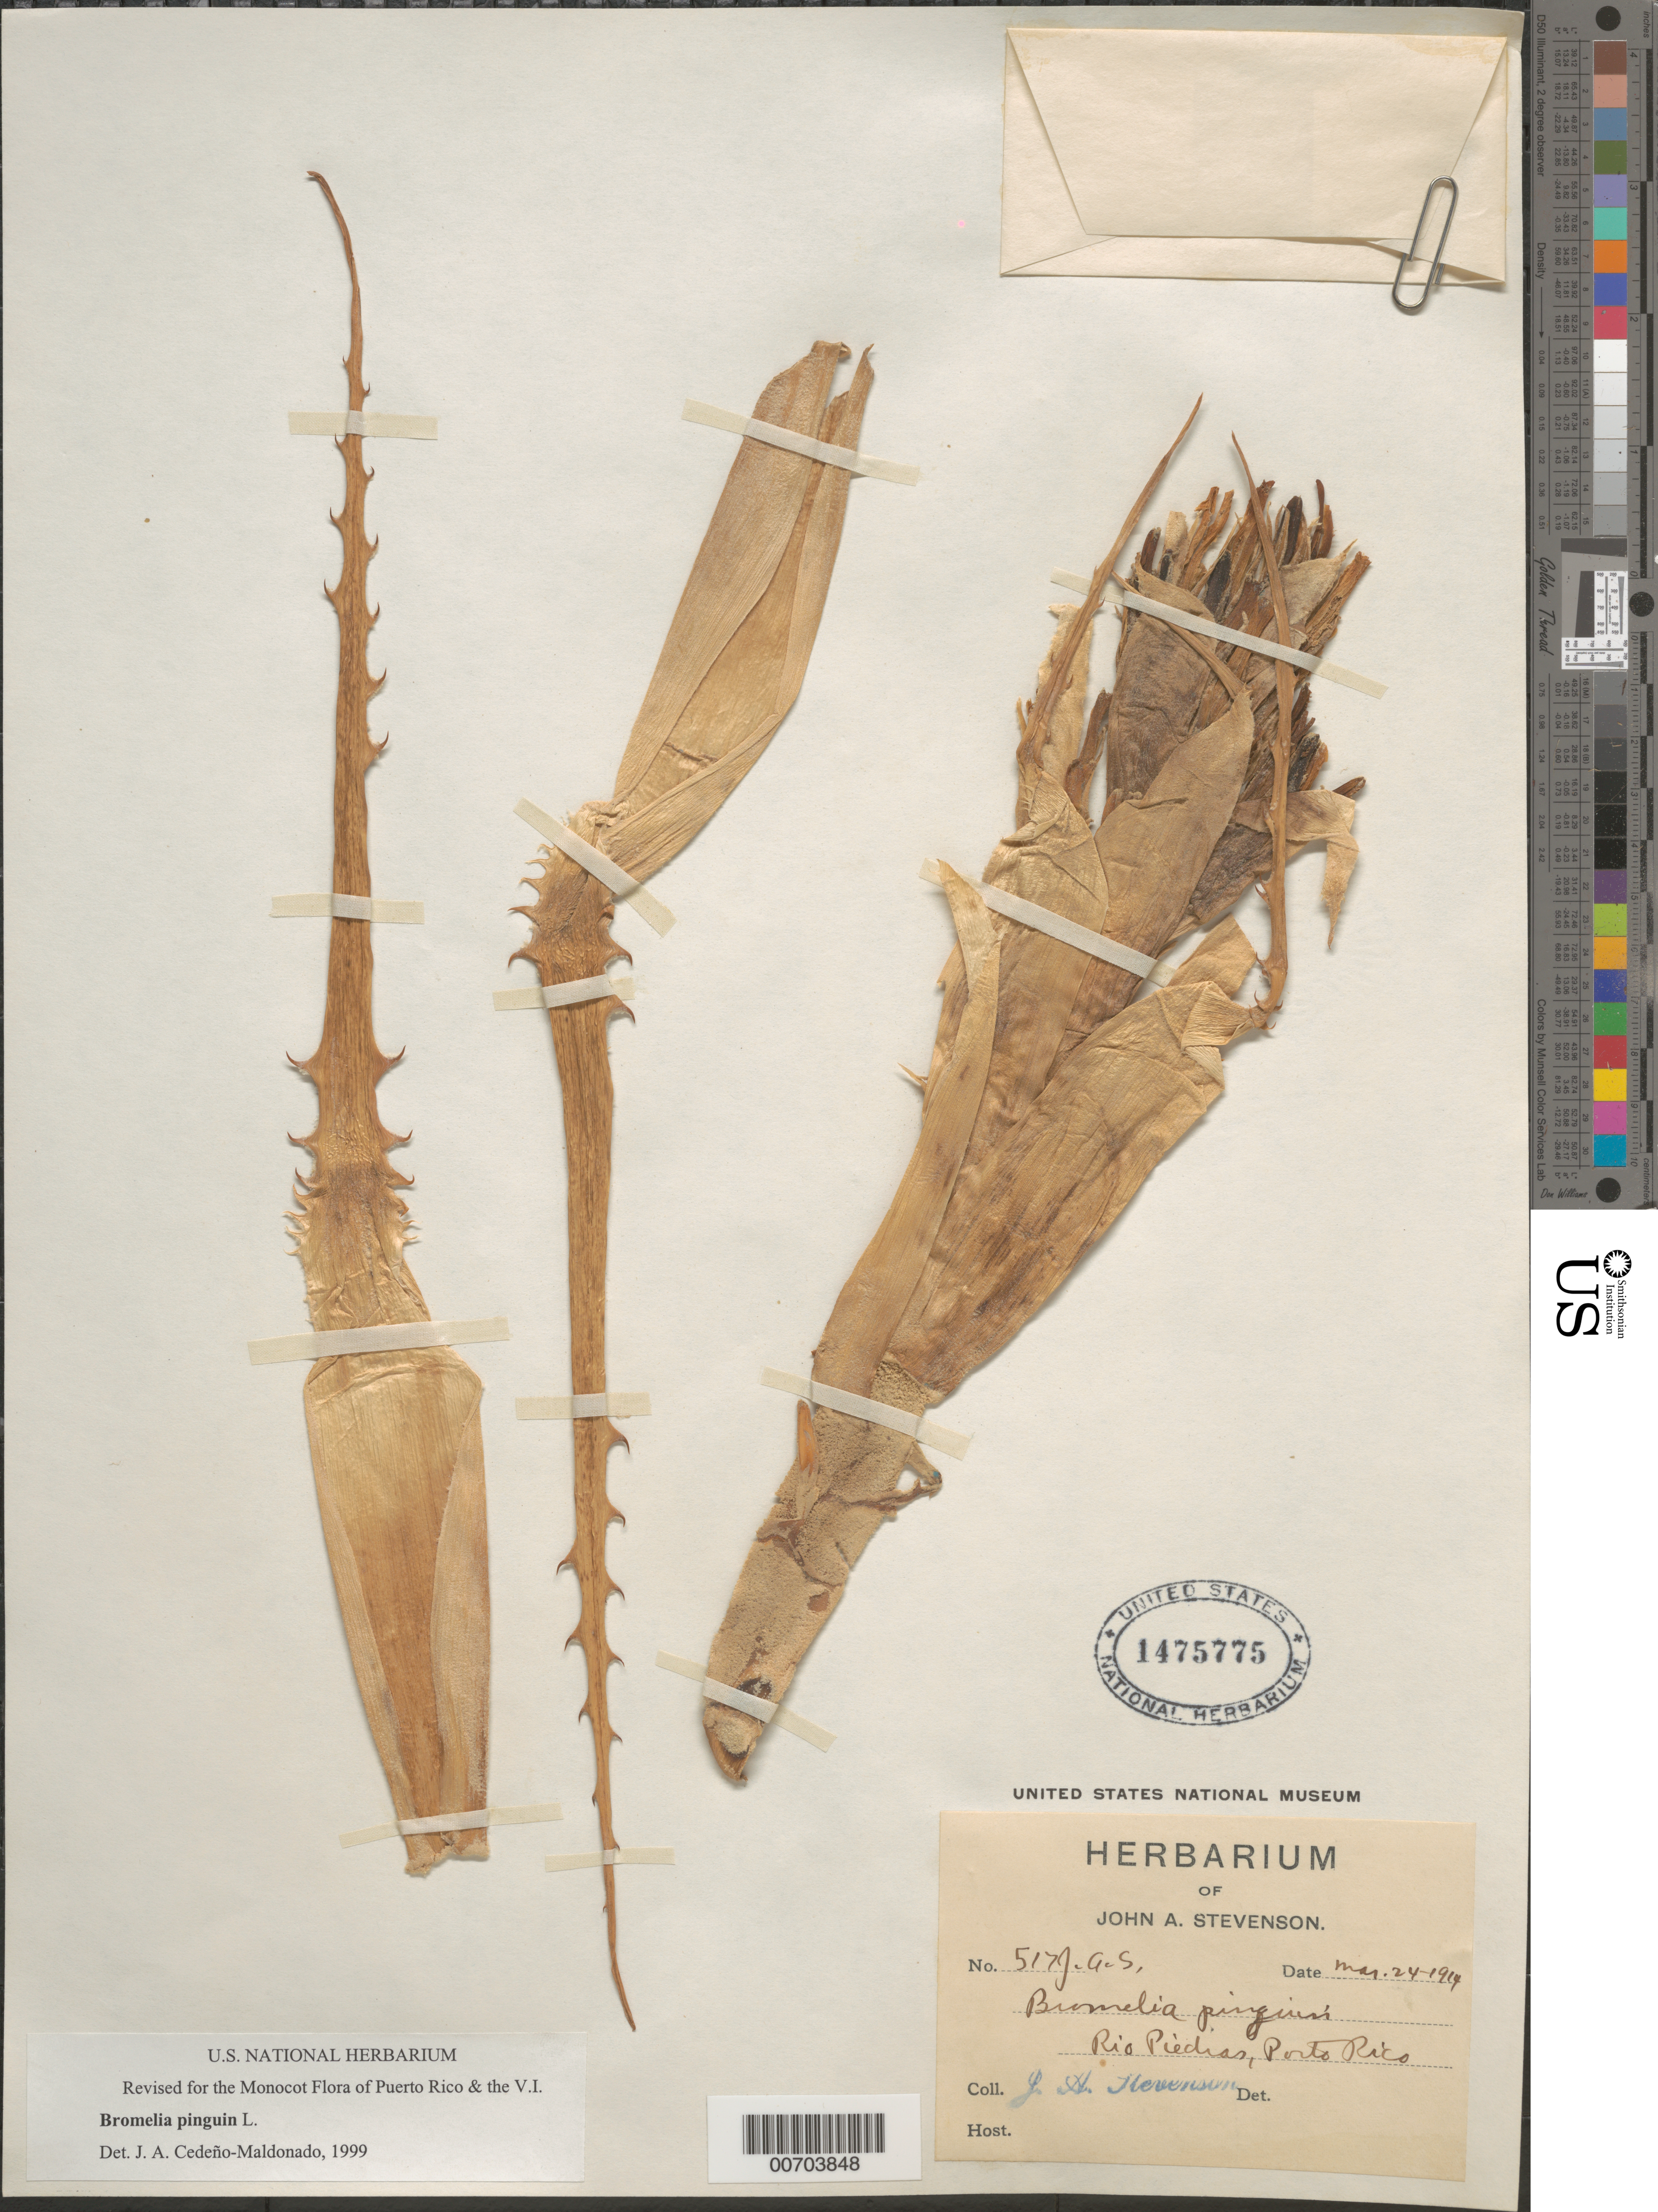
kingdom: Plantae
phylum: Tracheophyta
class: Liliopsida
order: Poales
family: Bromeliaceae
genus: Bromelia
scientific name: Bromelia pinguin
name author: L.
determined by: Cedeño-Maldonado, J. A.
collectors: J. Stevenson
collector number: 517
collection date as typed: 24 Mar 1914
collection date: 1914-03-24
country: Puerto Rico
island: Greater Antilles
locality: Río Piediar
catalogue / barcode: US 1475775